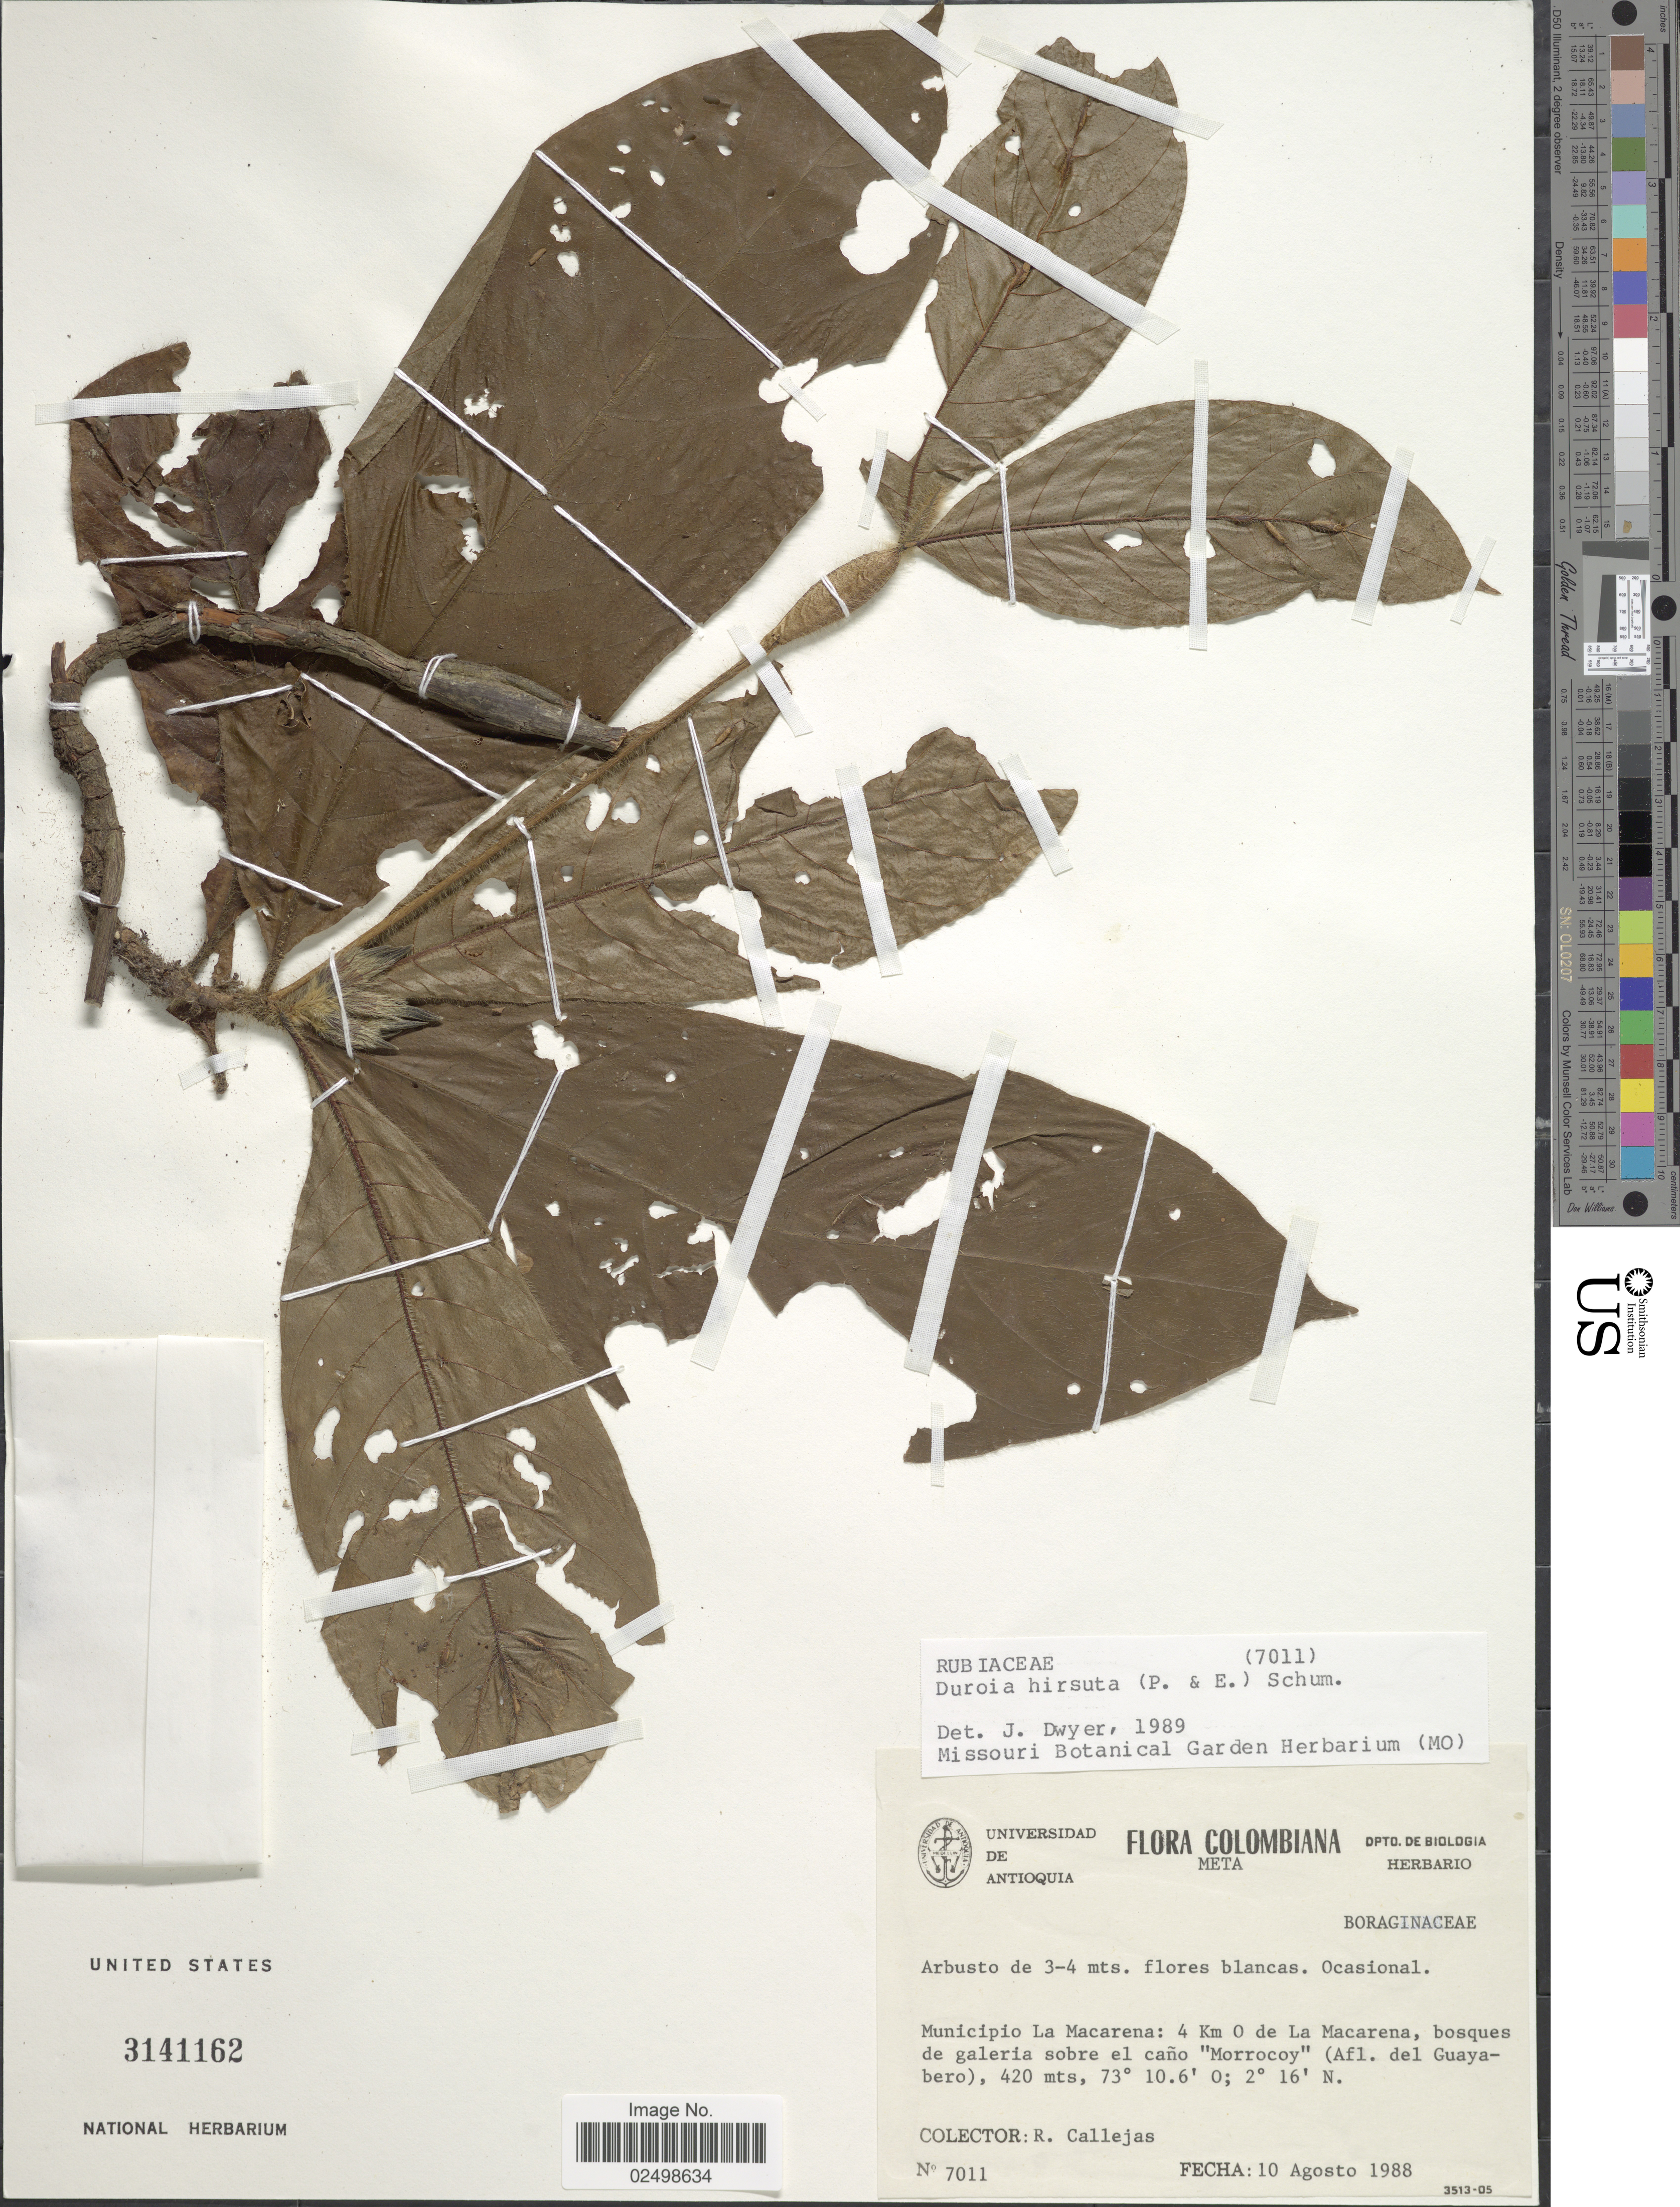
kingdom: Plantae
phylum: Tracheophyta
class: Magnoliopsida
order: Gentianales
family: Rubiaceae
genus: Duroia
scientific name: Duroia eriopila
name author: L. f.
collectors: R. Callejas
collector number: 7011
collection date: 1988-08-10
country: Colombia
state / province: Meta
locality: Municipio La Macarena: 4 Km 0 de La Macarena, bosques de galeria sobre el cano "Morrocoy"(Afl. del Guayabero).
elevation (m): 420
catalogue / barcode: US 3141162